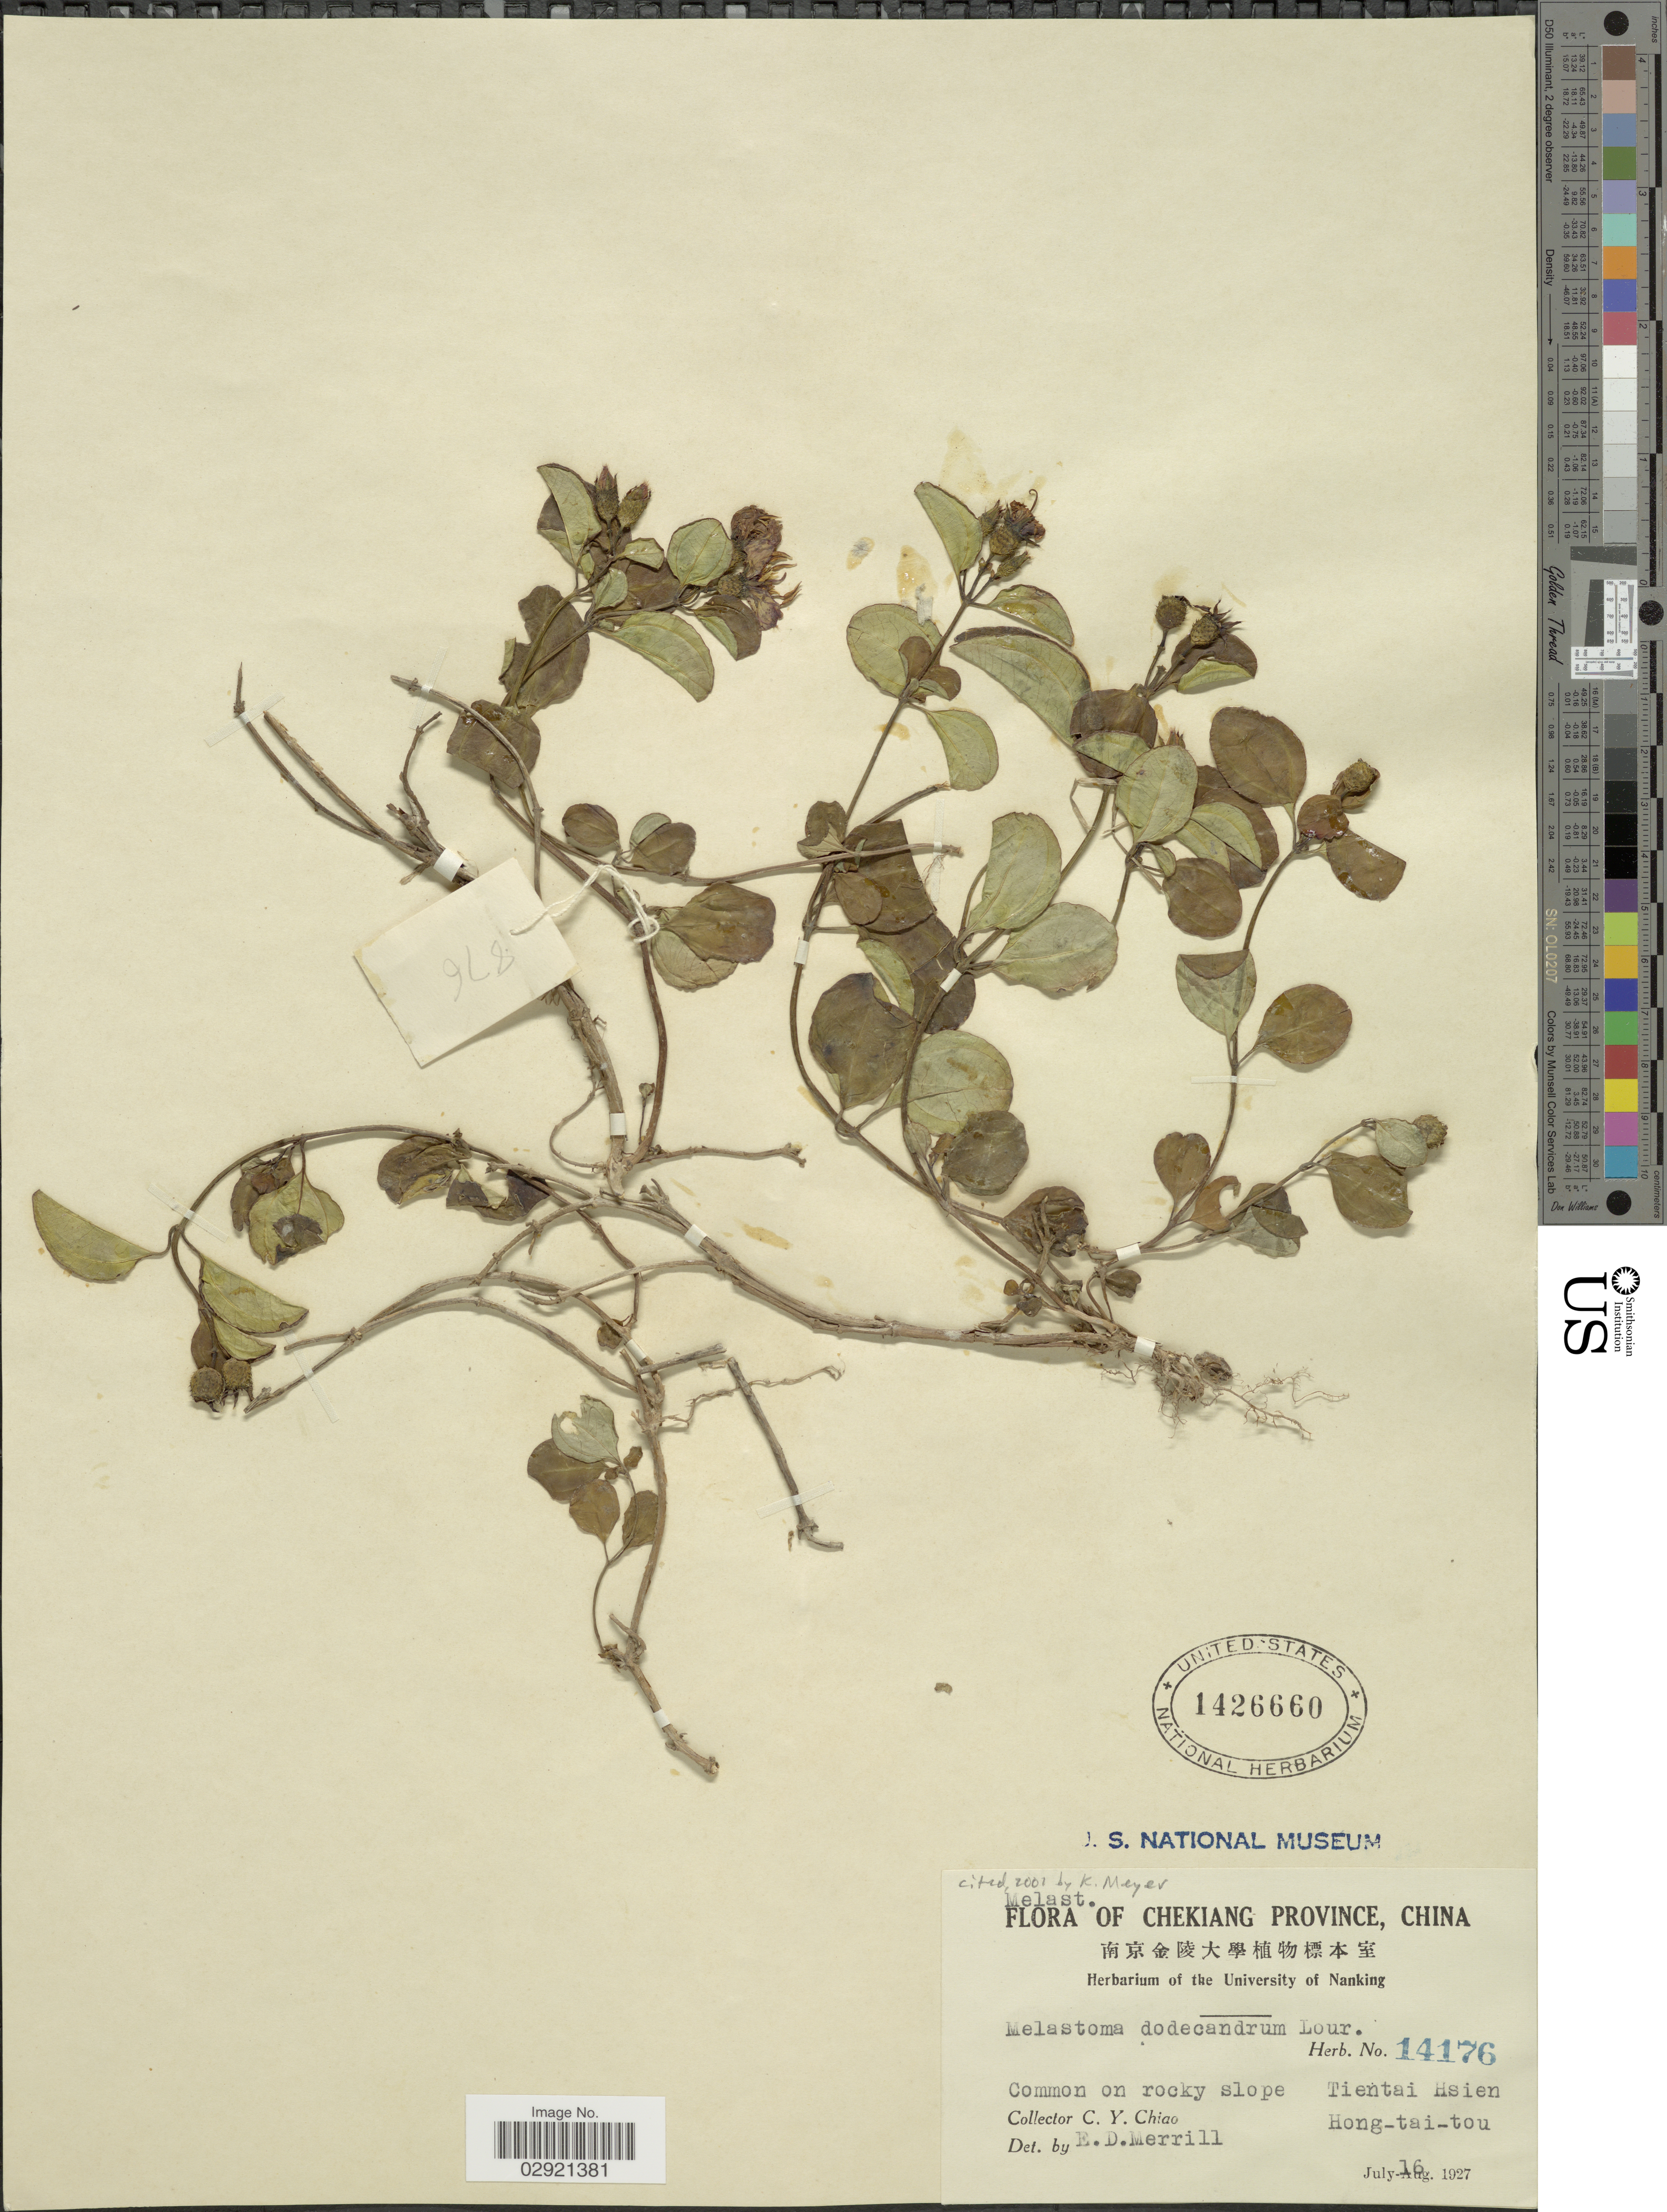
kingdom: Plantae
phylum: Tracheophyta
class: Magnoliopsida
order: Myrtales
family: Melastomataceae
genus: Melastoma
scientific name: Melastoma dodecandra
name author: Lour.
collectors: C. Y. Chiao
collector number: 14176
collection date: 1927-08-16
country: China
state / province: Zhejiang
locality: Chekiang Province. Tientai Hsien. Hong-tai-tou.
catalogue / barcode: US 1426660